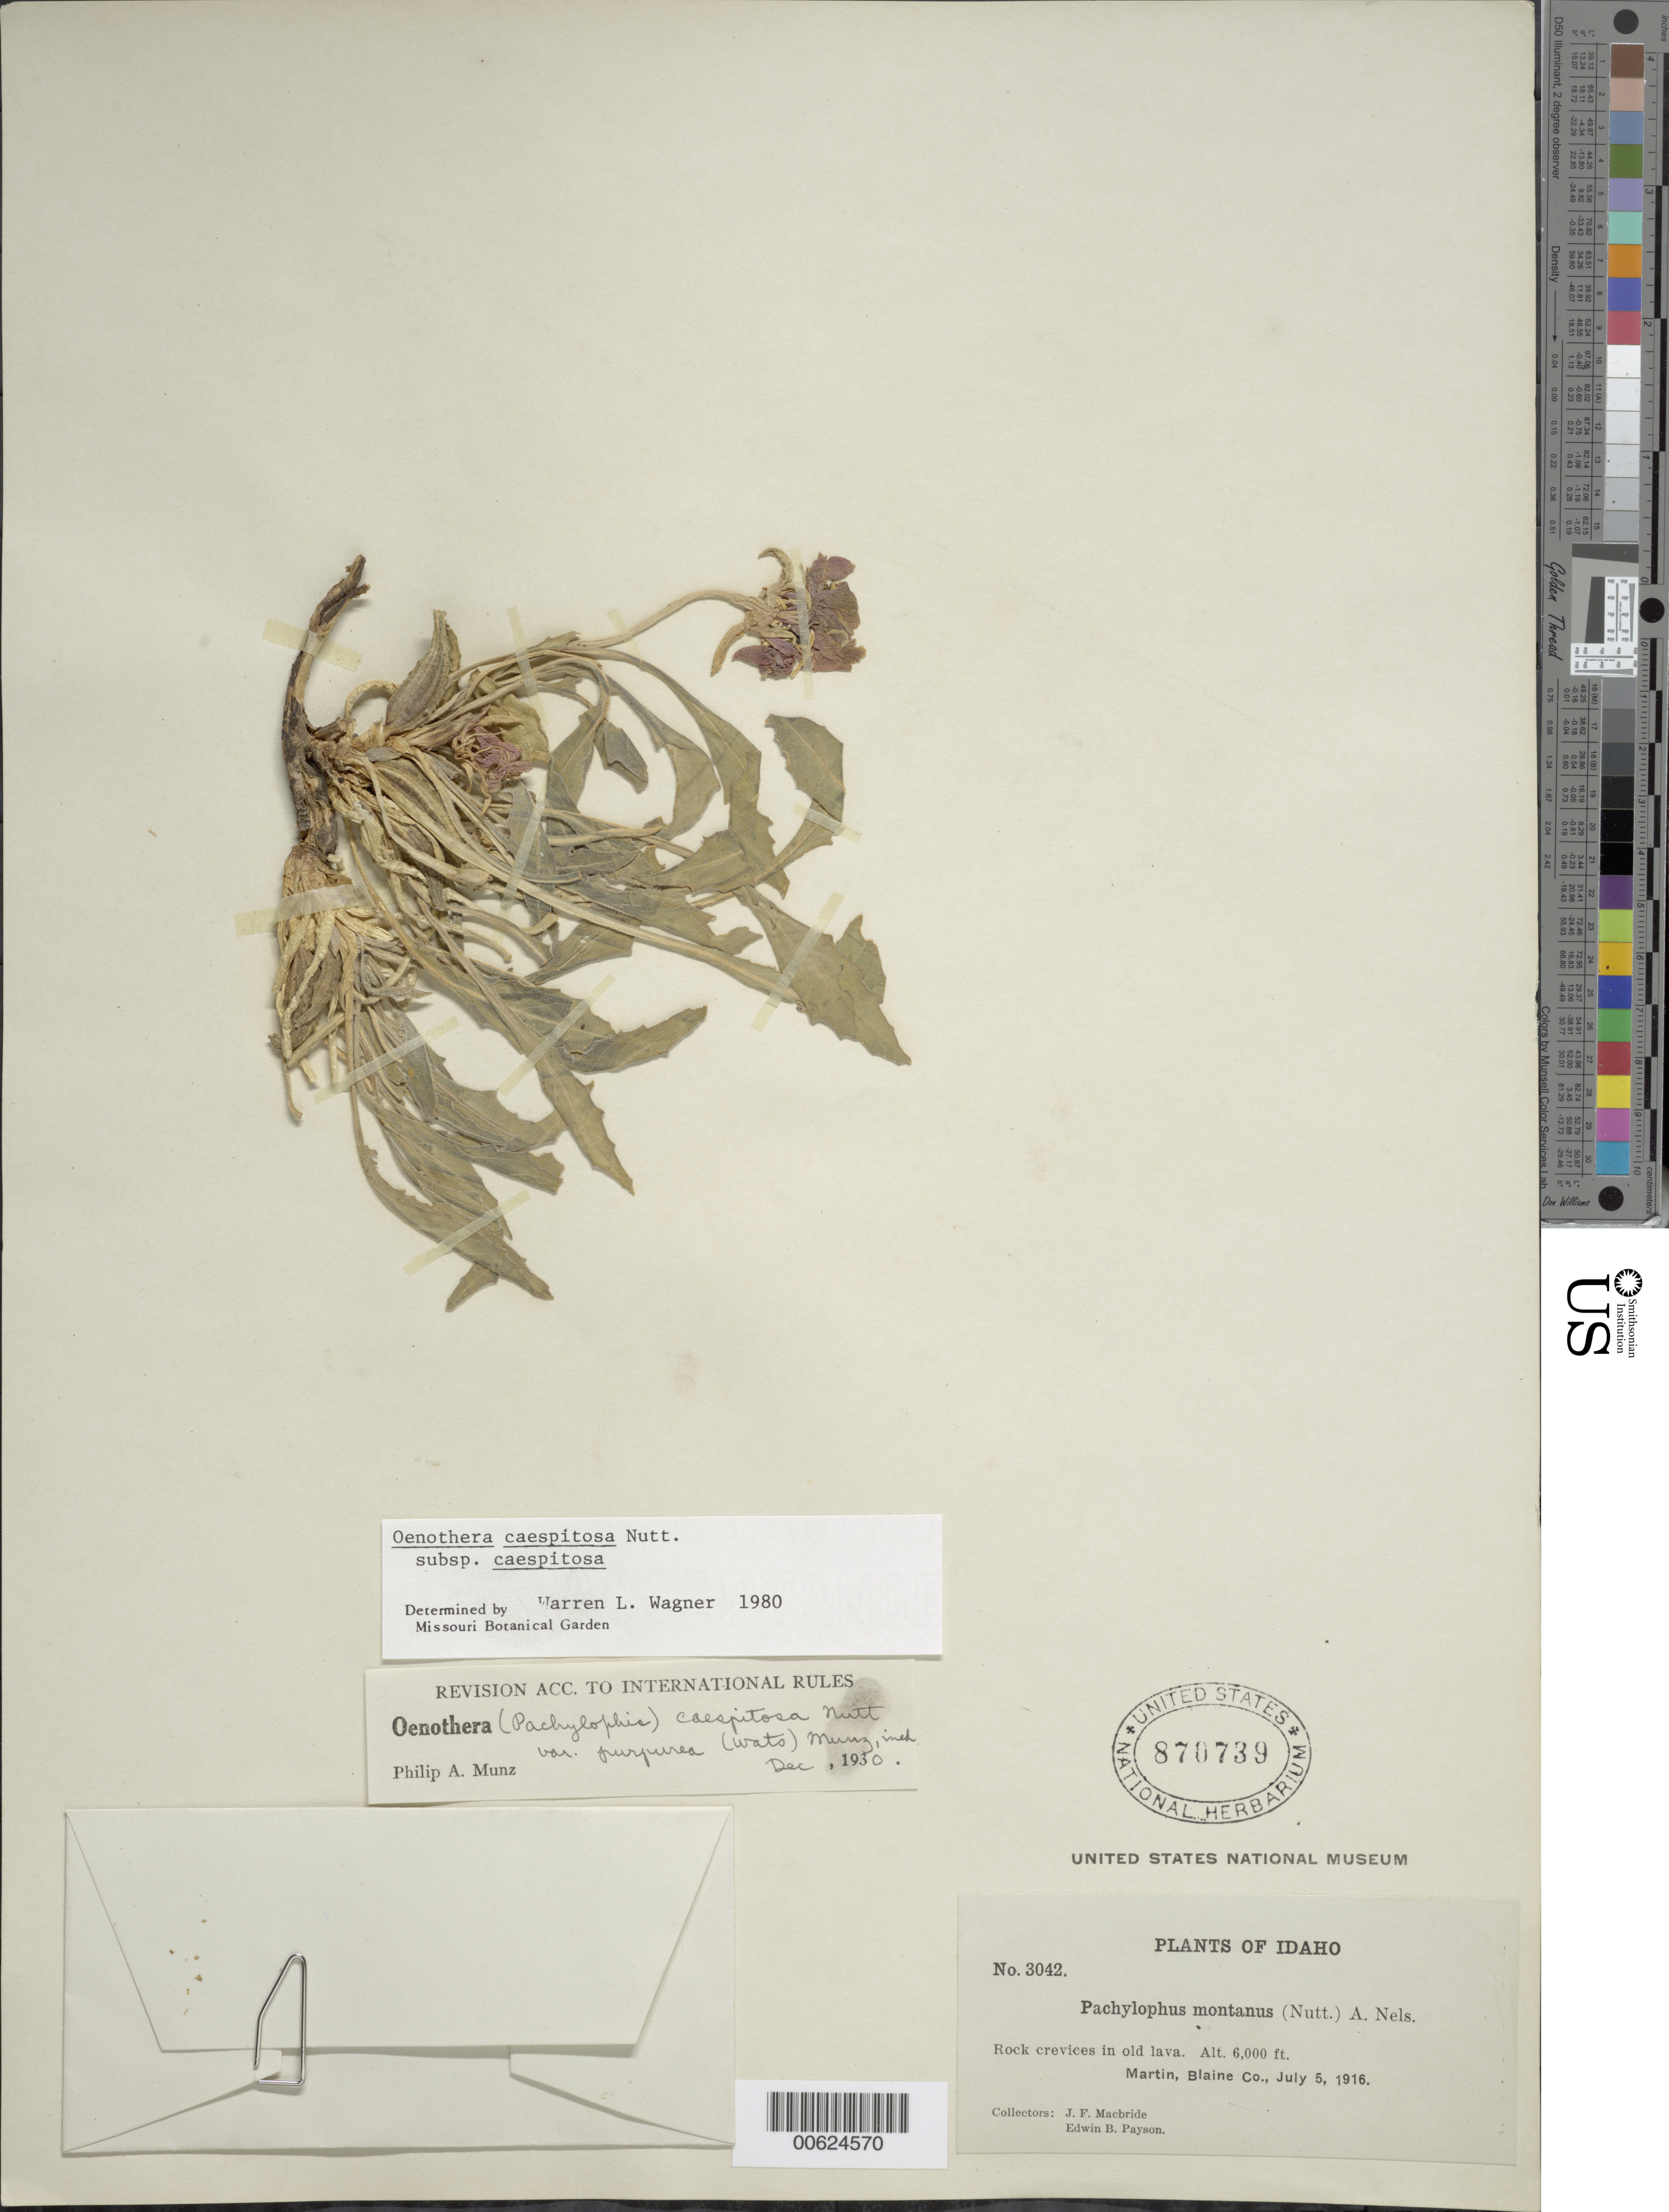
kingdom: Plantae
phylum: Tracheophyta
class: Magnoliopsida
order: Myrtales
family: Onagraceae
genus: Oenothera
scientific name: Oenothera cespitosa subsp. cespitosa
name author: Nutt.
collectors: J. F. Macbride & E. B. Payson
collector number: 3042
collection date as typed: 05 Jul 1916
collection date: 1916-07-05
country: United States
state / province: Idaho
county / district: Blaine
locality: Martin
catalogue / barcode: US 870739